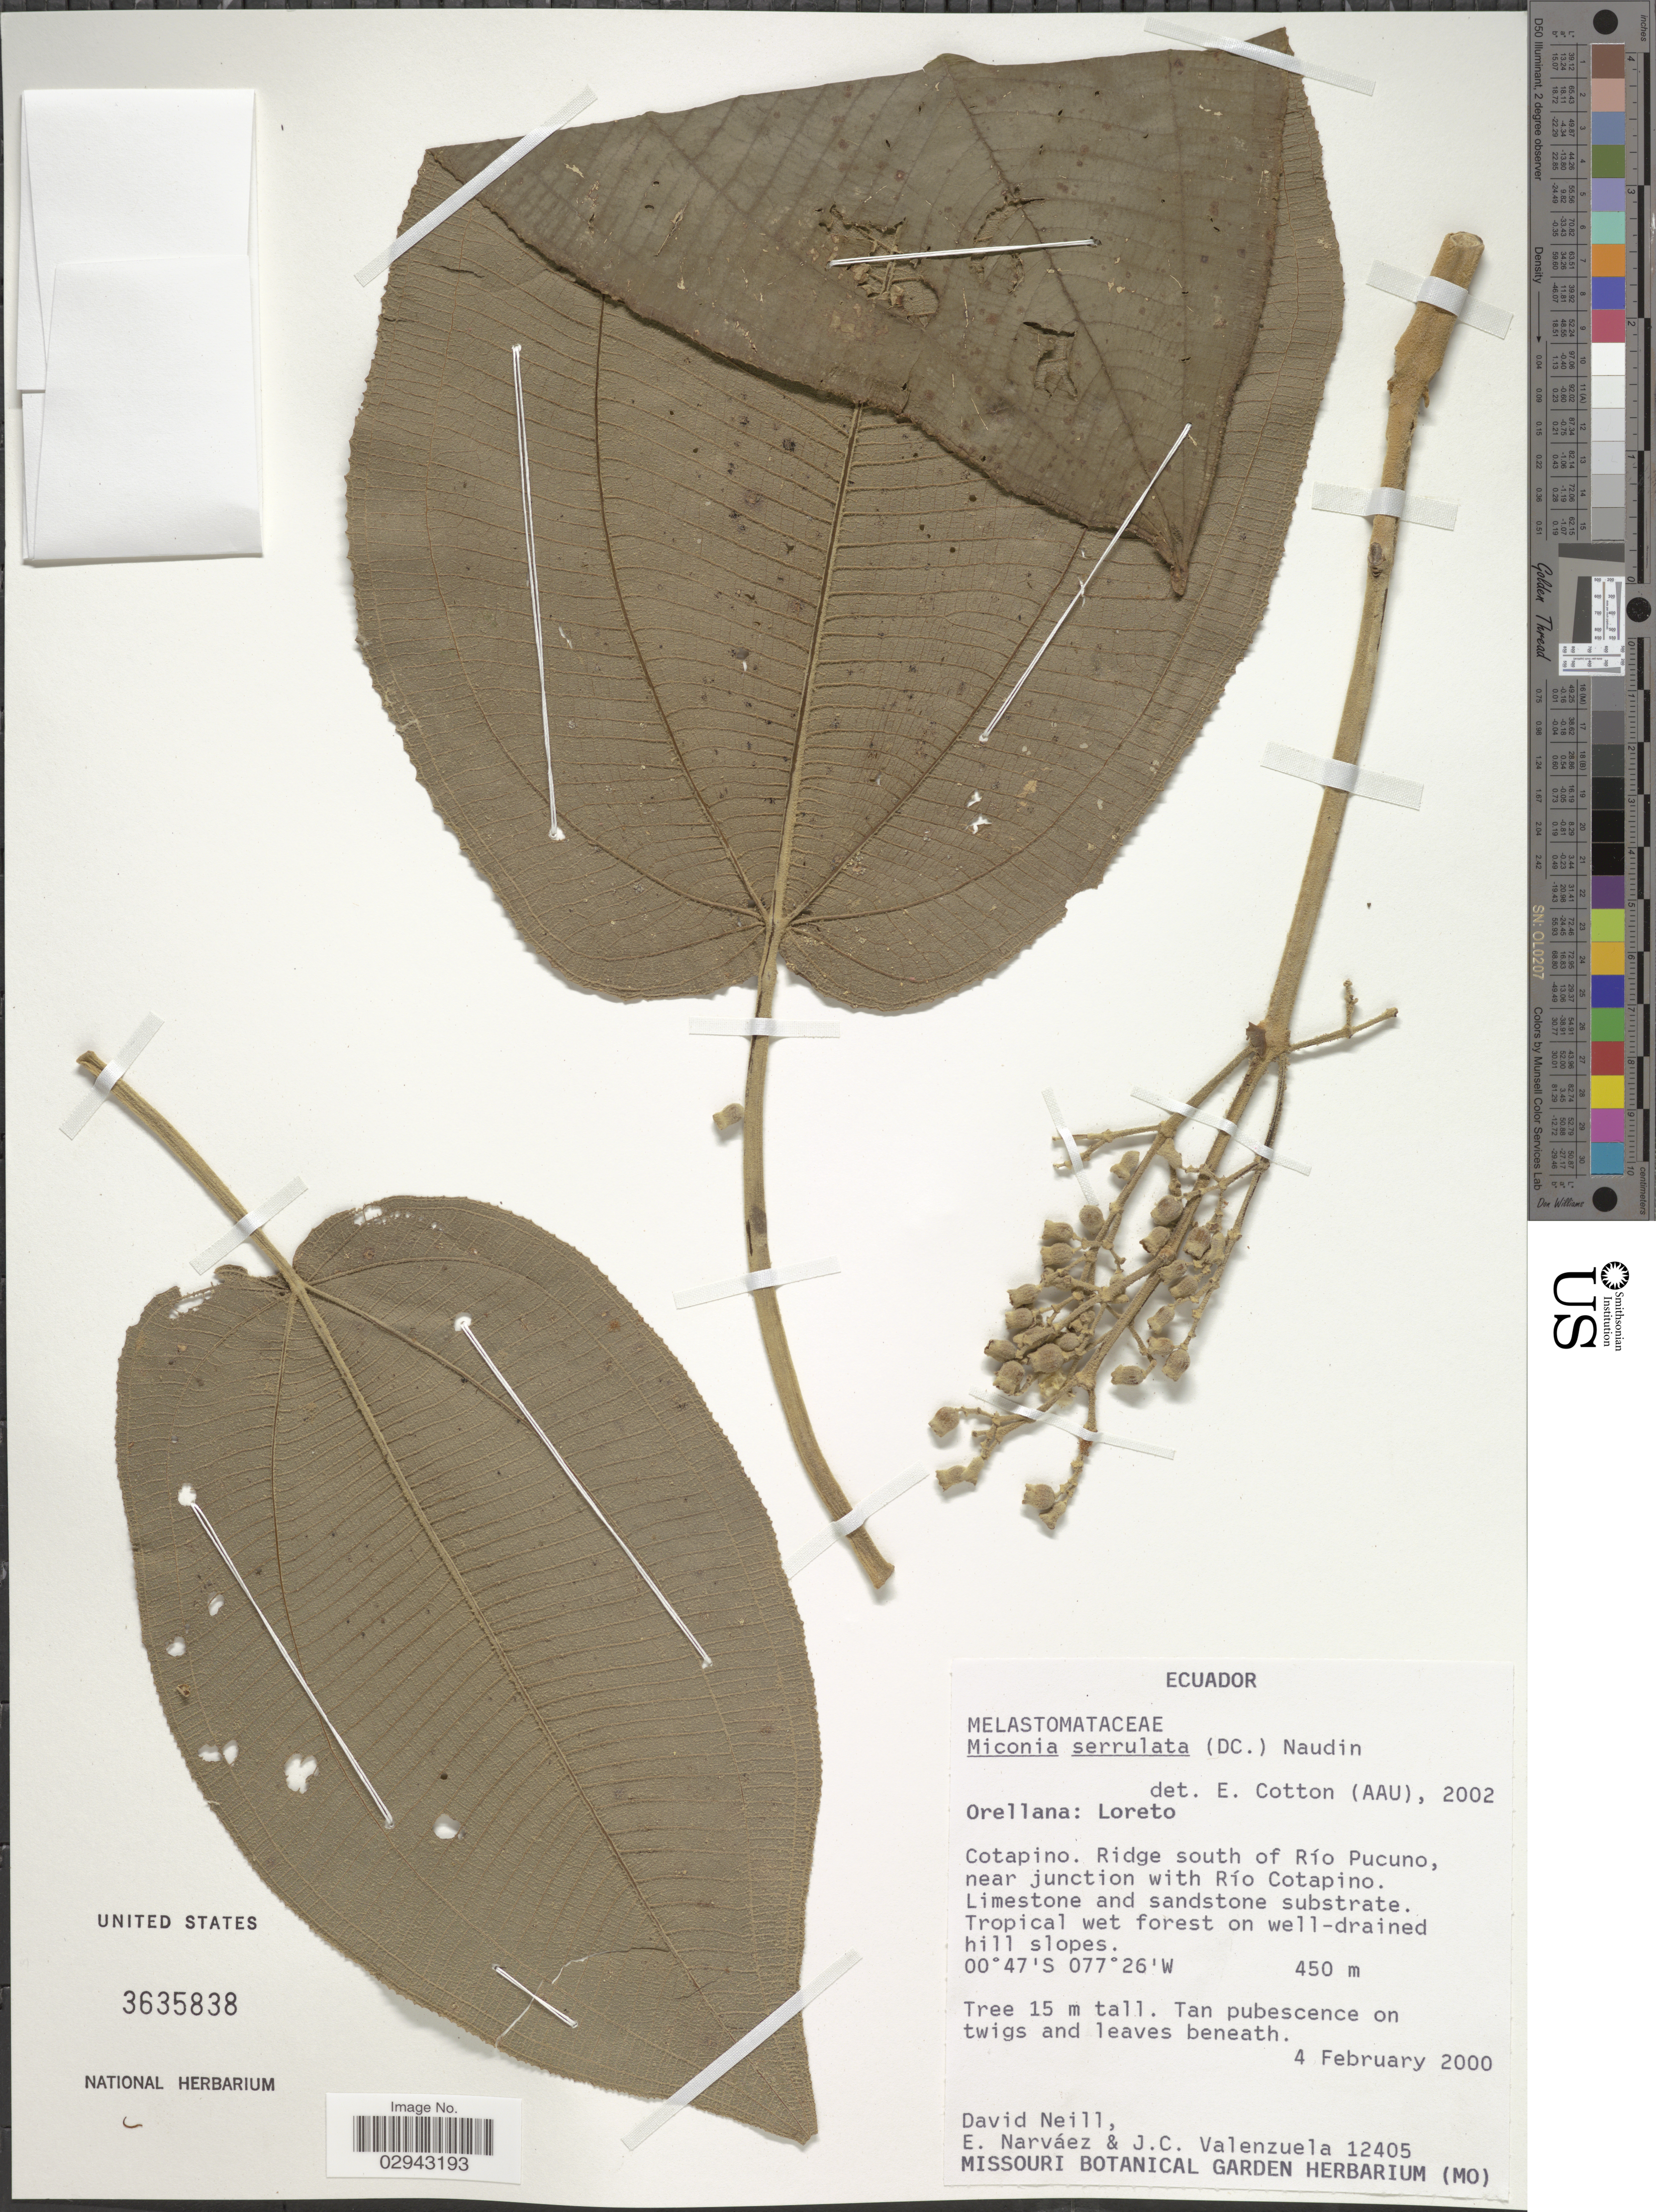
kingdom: Plantae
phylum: Tracheophyta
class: Magnoliopsida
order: Myrtales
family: Melastomataceae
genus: Miconia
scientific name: Miconia serrulata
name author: (DC.) Naudin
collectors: D. Neill, E. Narváez & J. Valenzuela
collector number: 12405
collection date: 2000-02-04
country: Ecuador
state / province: Orellana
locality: Loreto. Cotapino. Ridge south of Río Pucuno, near junction with Río Cotapino.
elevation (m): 450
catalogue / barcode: US 3635838